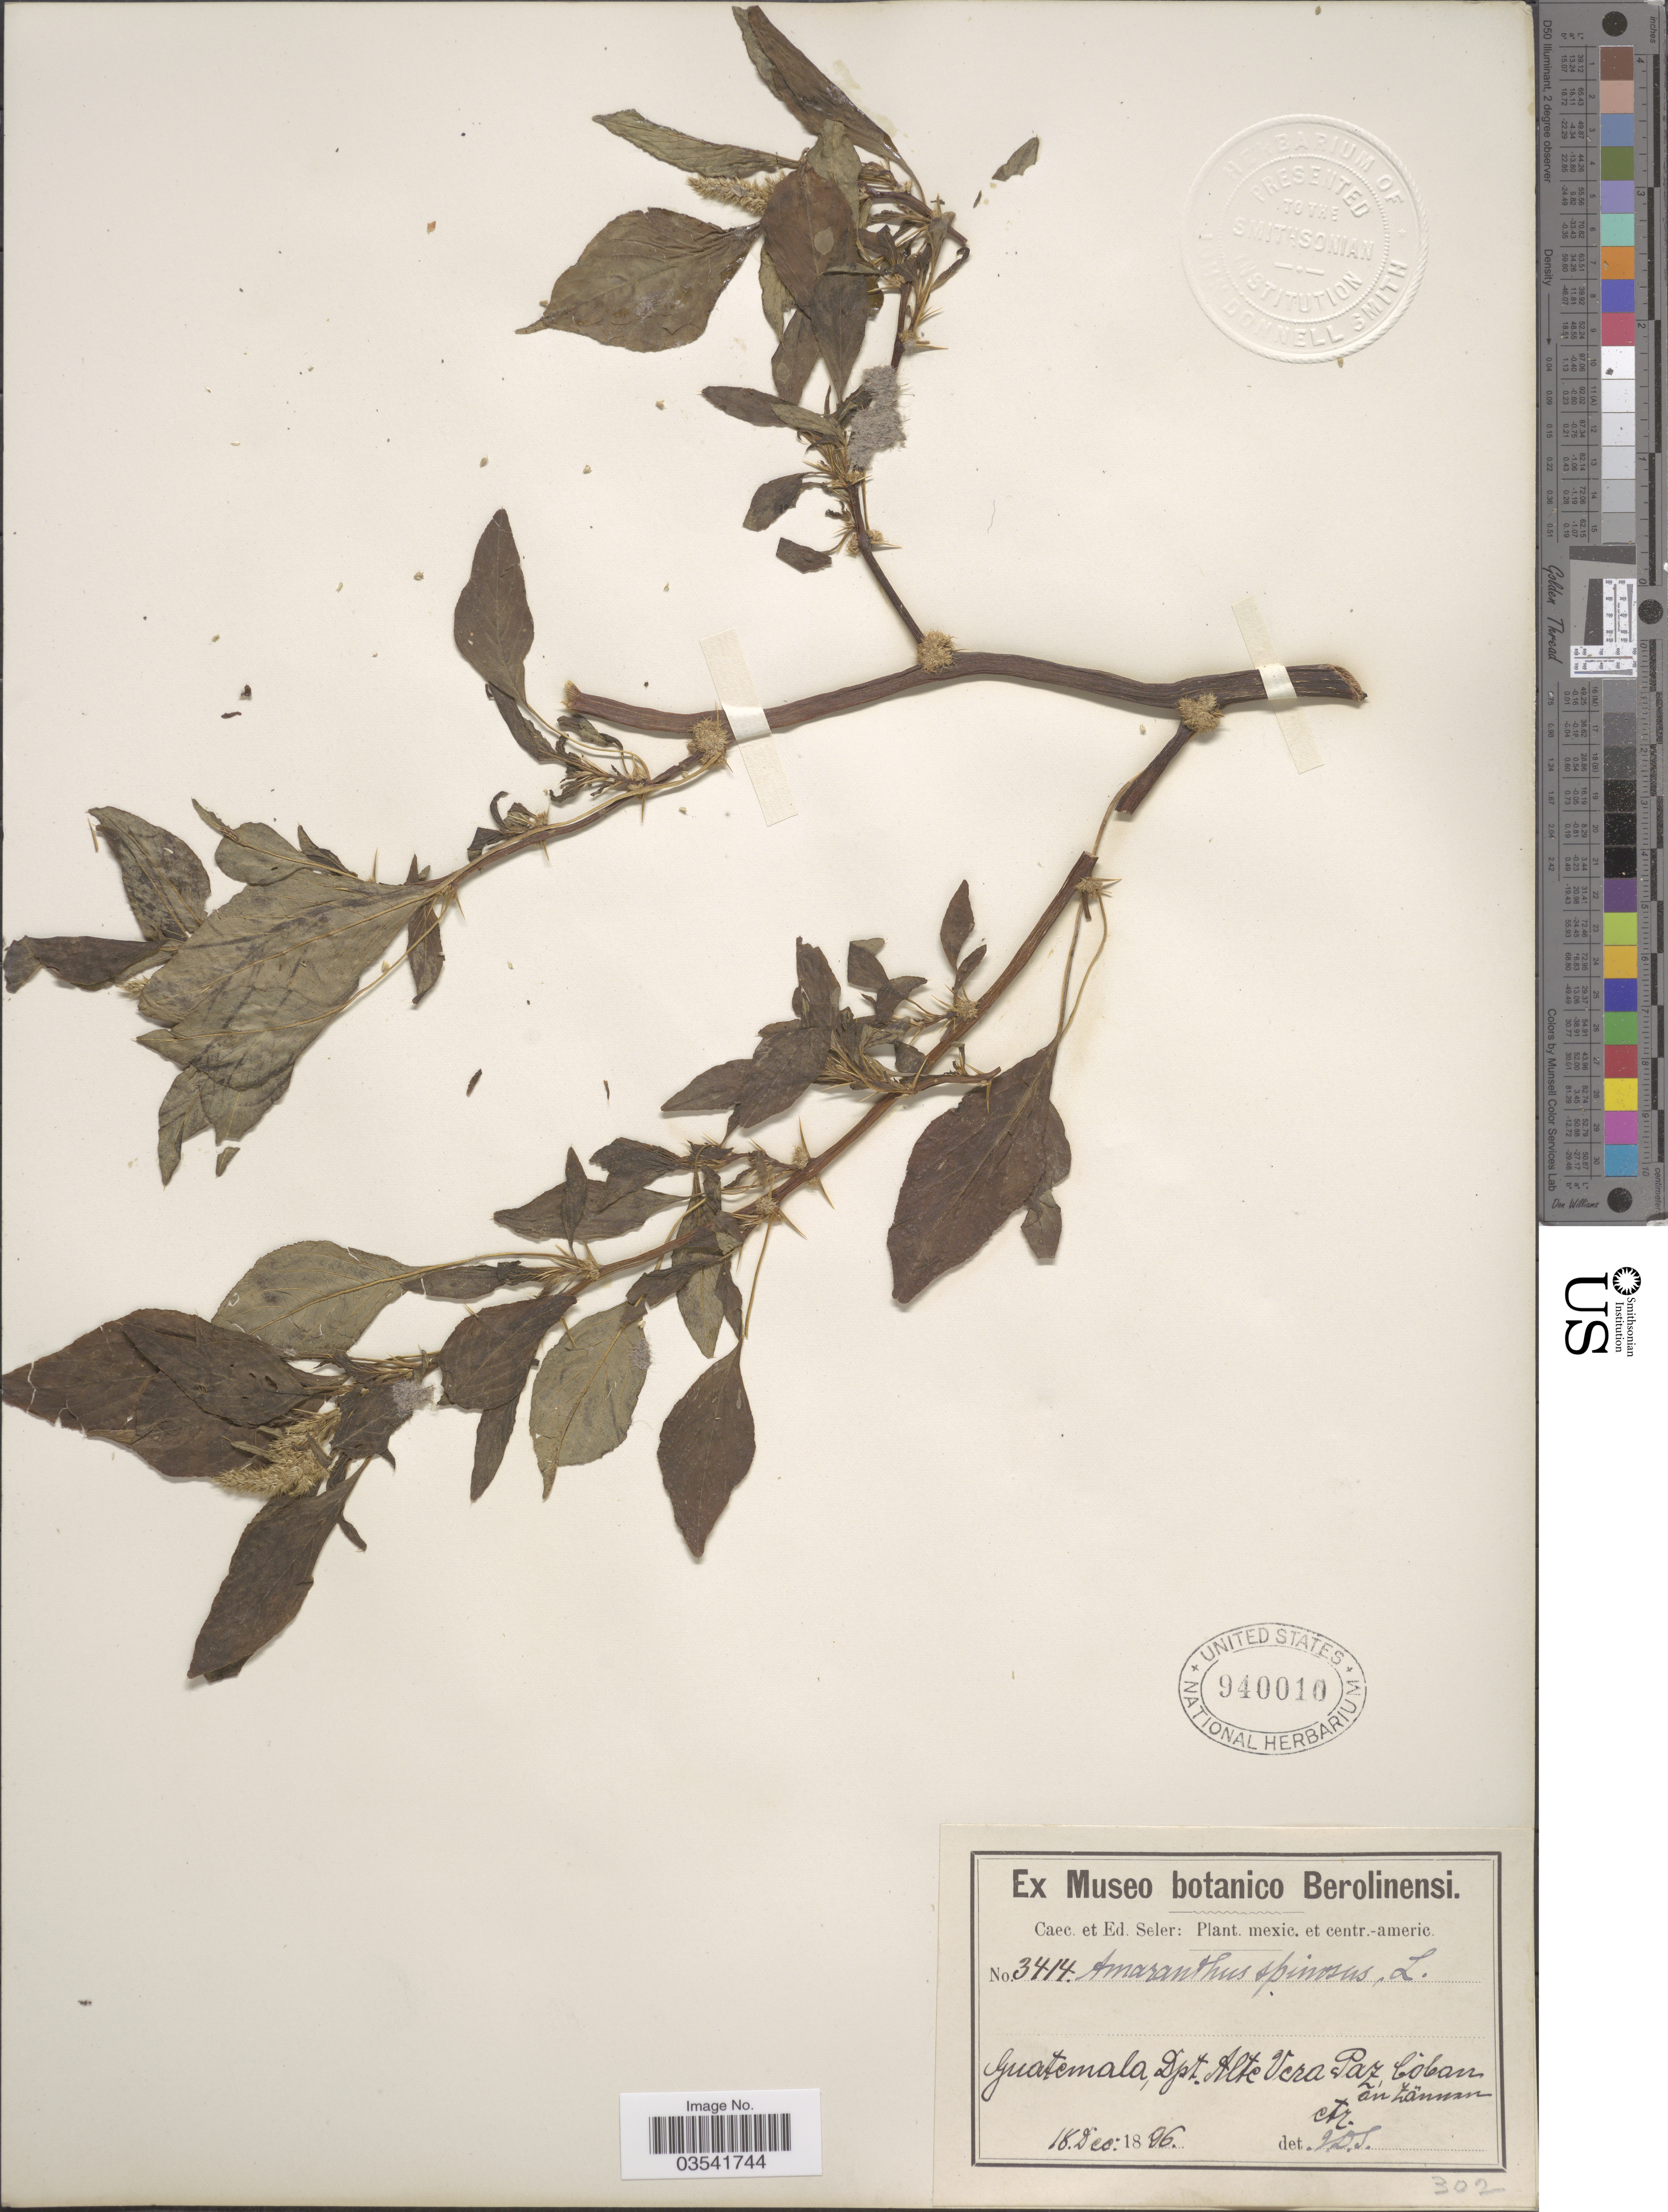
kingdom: Plantae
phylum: Tracheophyta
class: Magnoliopsida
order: Caryophyllales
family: Amaranthaceae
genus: Amaranthus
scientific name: Amaranthus spinosus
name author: L.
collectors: ex Caec. et Ed Seler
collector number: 3414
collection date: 1896-12-18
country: Guatemala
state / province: Alta Verapaz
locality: Dpt. Alta Vera Paz, Cobán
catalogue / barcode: US 940010